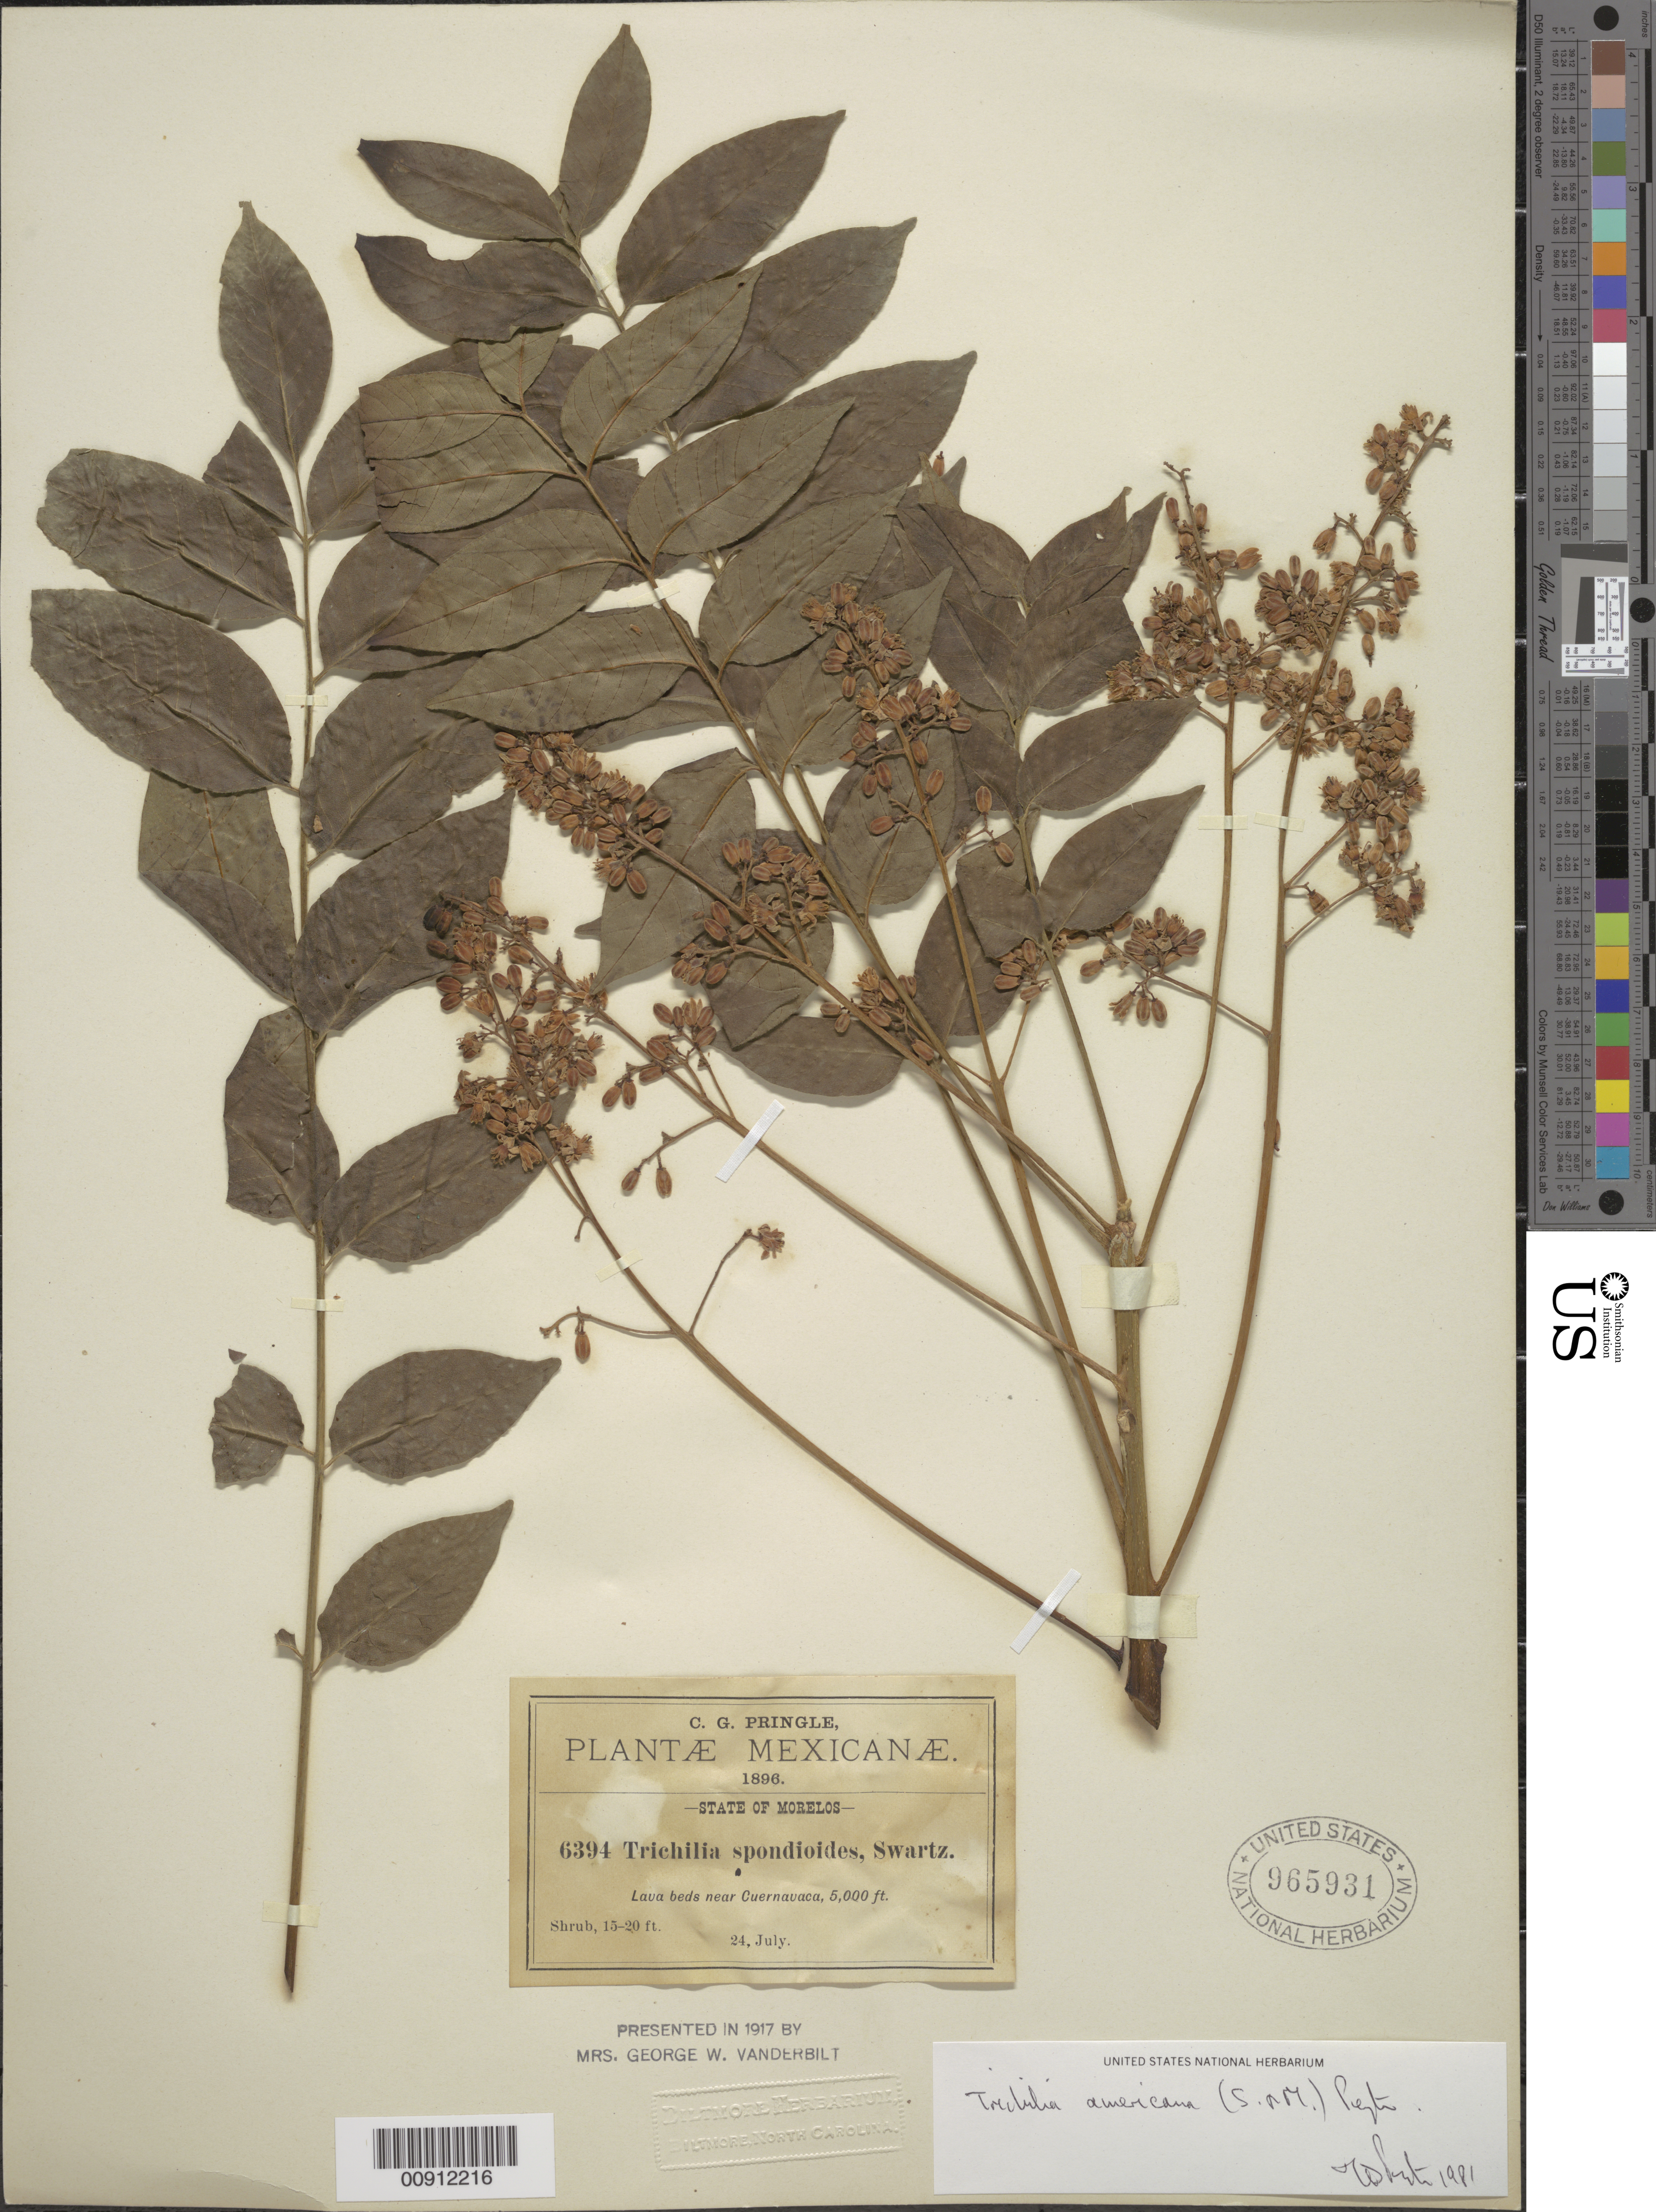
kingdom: Plantae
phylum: Tracheophyta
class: Magnoliopsida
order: Sapindales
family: Meliaceae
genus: Trichilia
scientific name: Trichilia americana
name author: (Sessé & Moc.) T.D. Penn.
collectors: C. G. Pringle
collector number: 6394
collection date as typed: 24 Jul 1896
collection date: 1896-07-24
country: Mexico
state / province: Morelos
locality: Near Cuernavaca, Morelos.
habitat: Lava beds.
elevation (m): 1524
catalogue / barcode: US 965931